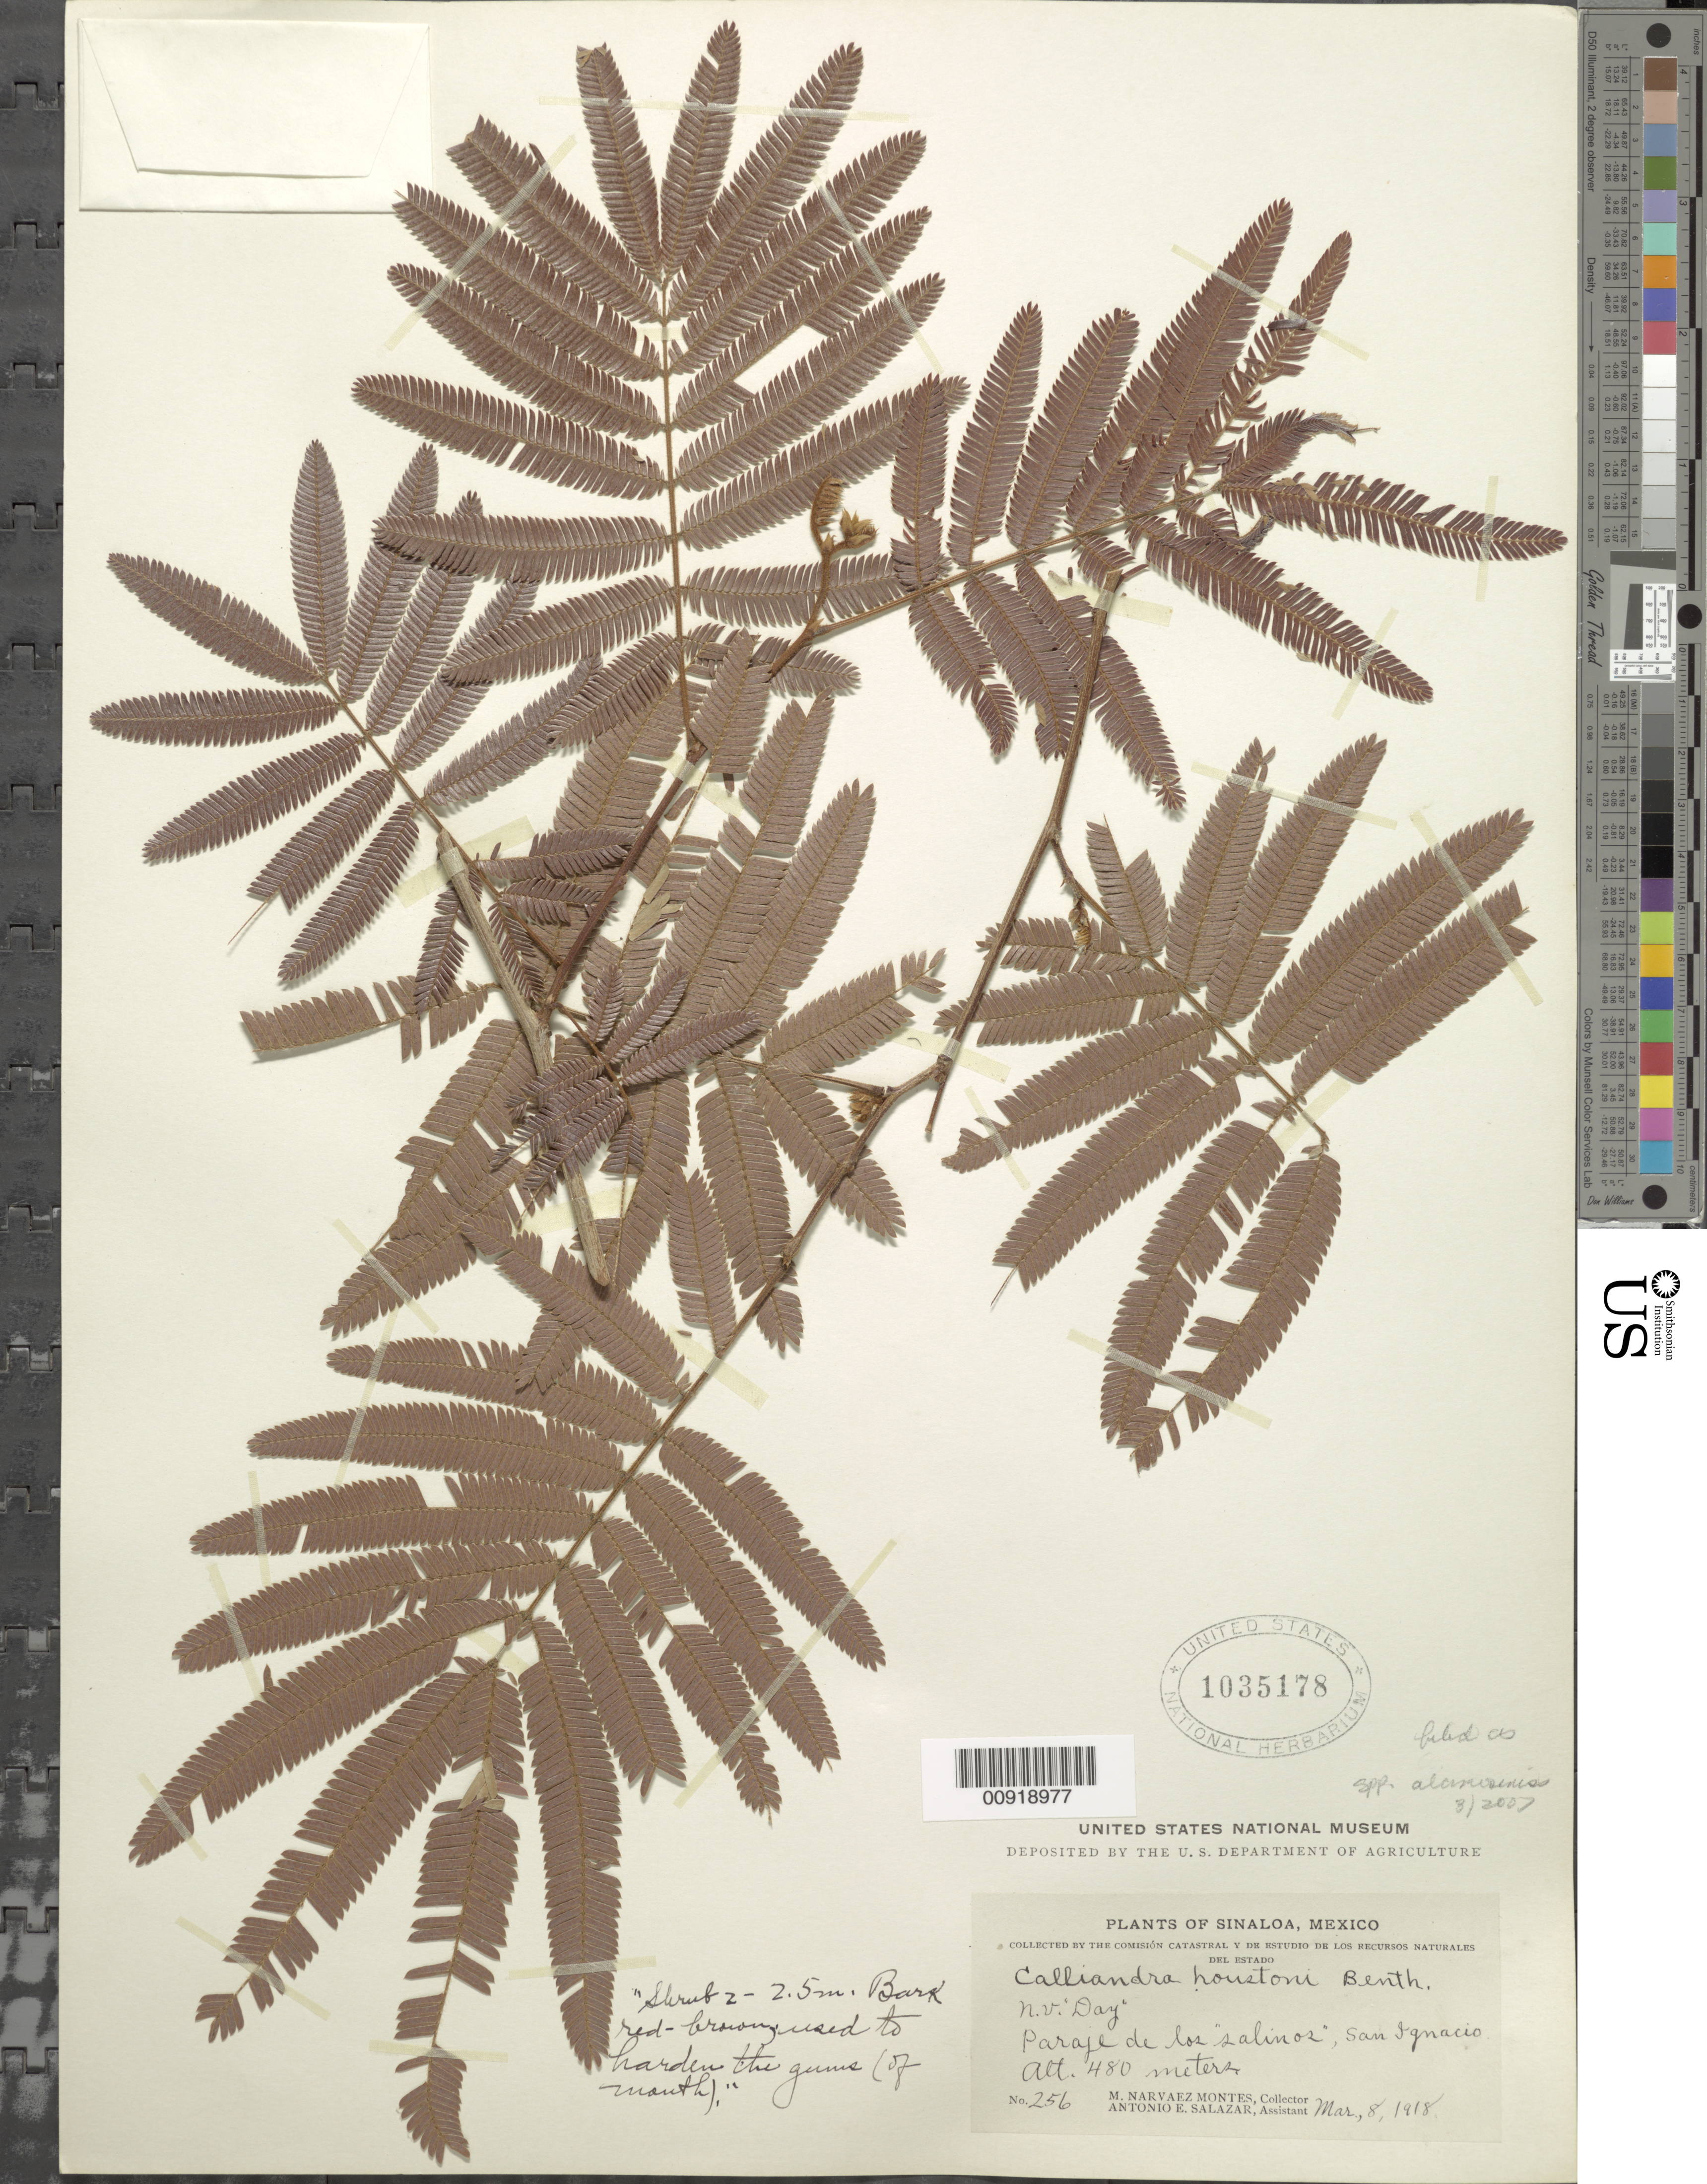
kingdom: Plantae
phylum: Tracheophyta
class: Magnoliopsida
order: Fabales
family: Fabaceae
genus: Calliandra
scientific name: Calliandra houstoniana subsp. alamosensis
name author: (Mill.) Standl.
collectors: M. Narvaez-Montes & A. E. Salazar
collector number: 256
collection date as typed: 08 Mar 1918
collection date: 1918-03-08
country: Mexico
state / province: Sinaloa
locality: Paraje de los "Salinos", San Ignacio.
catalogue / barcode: US 1035178